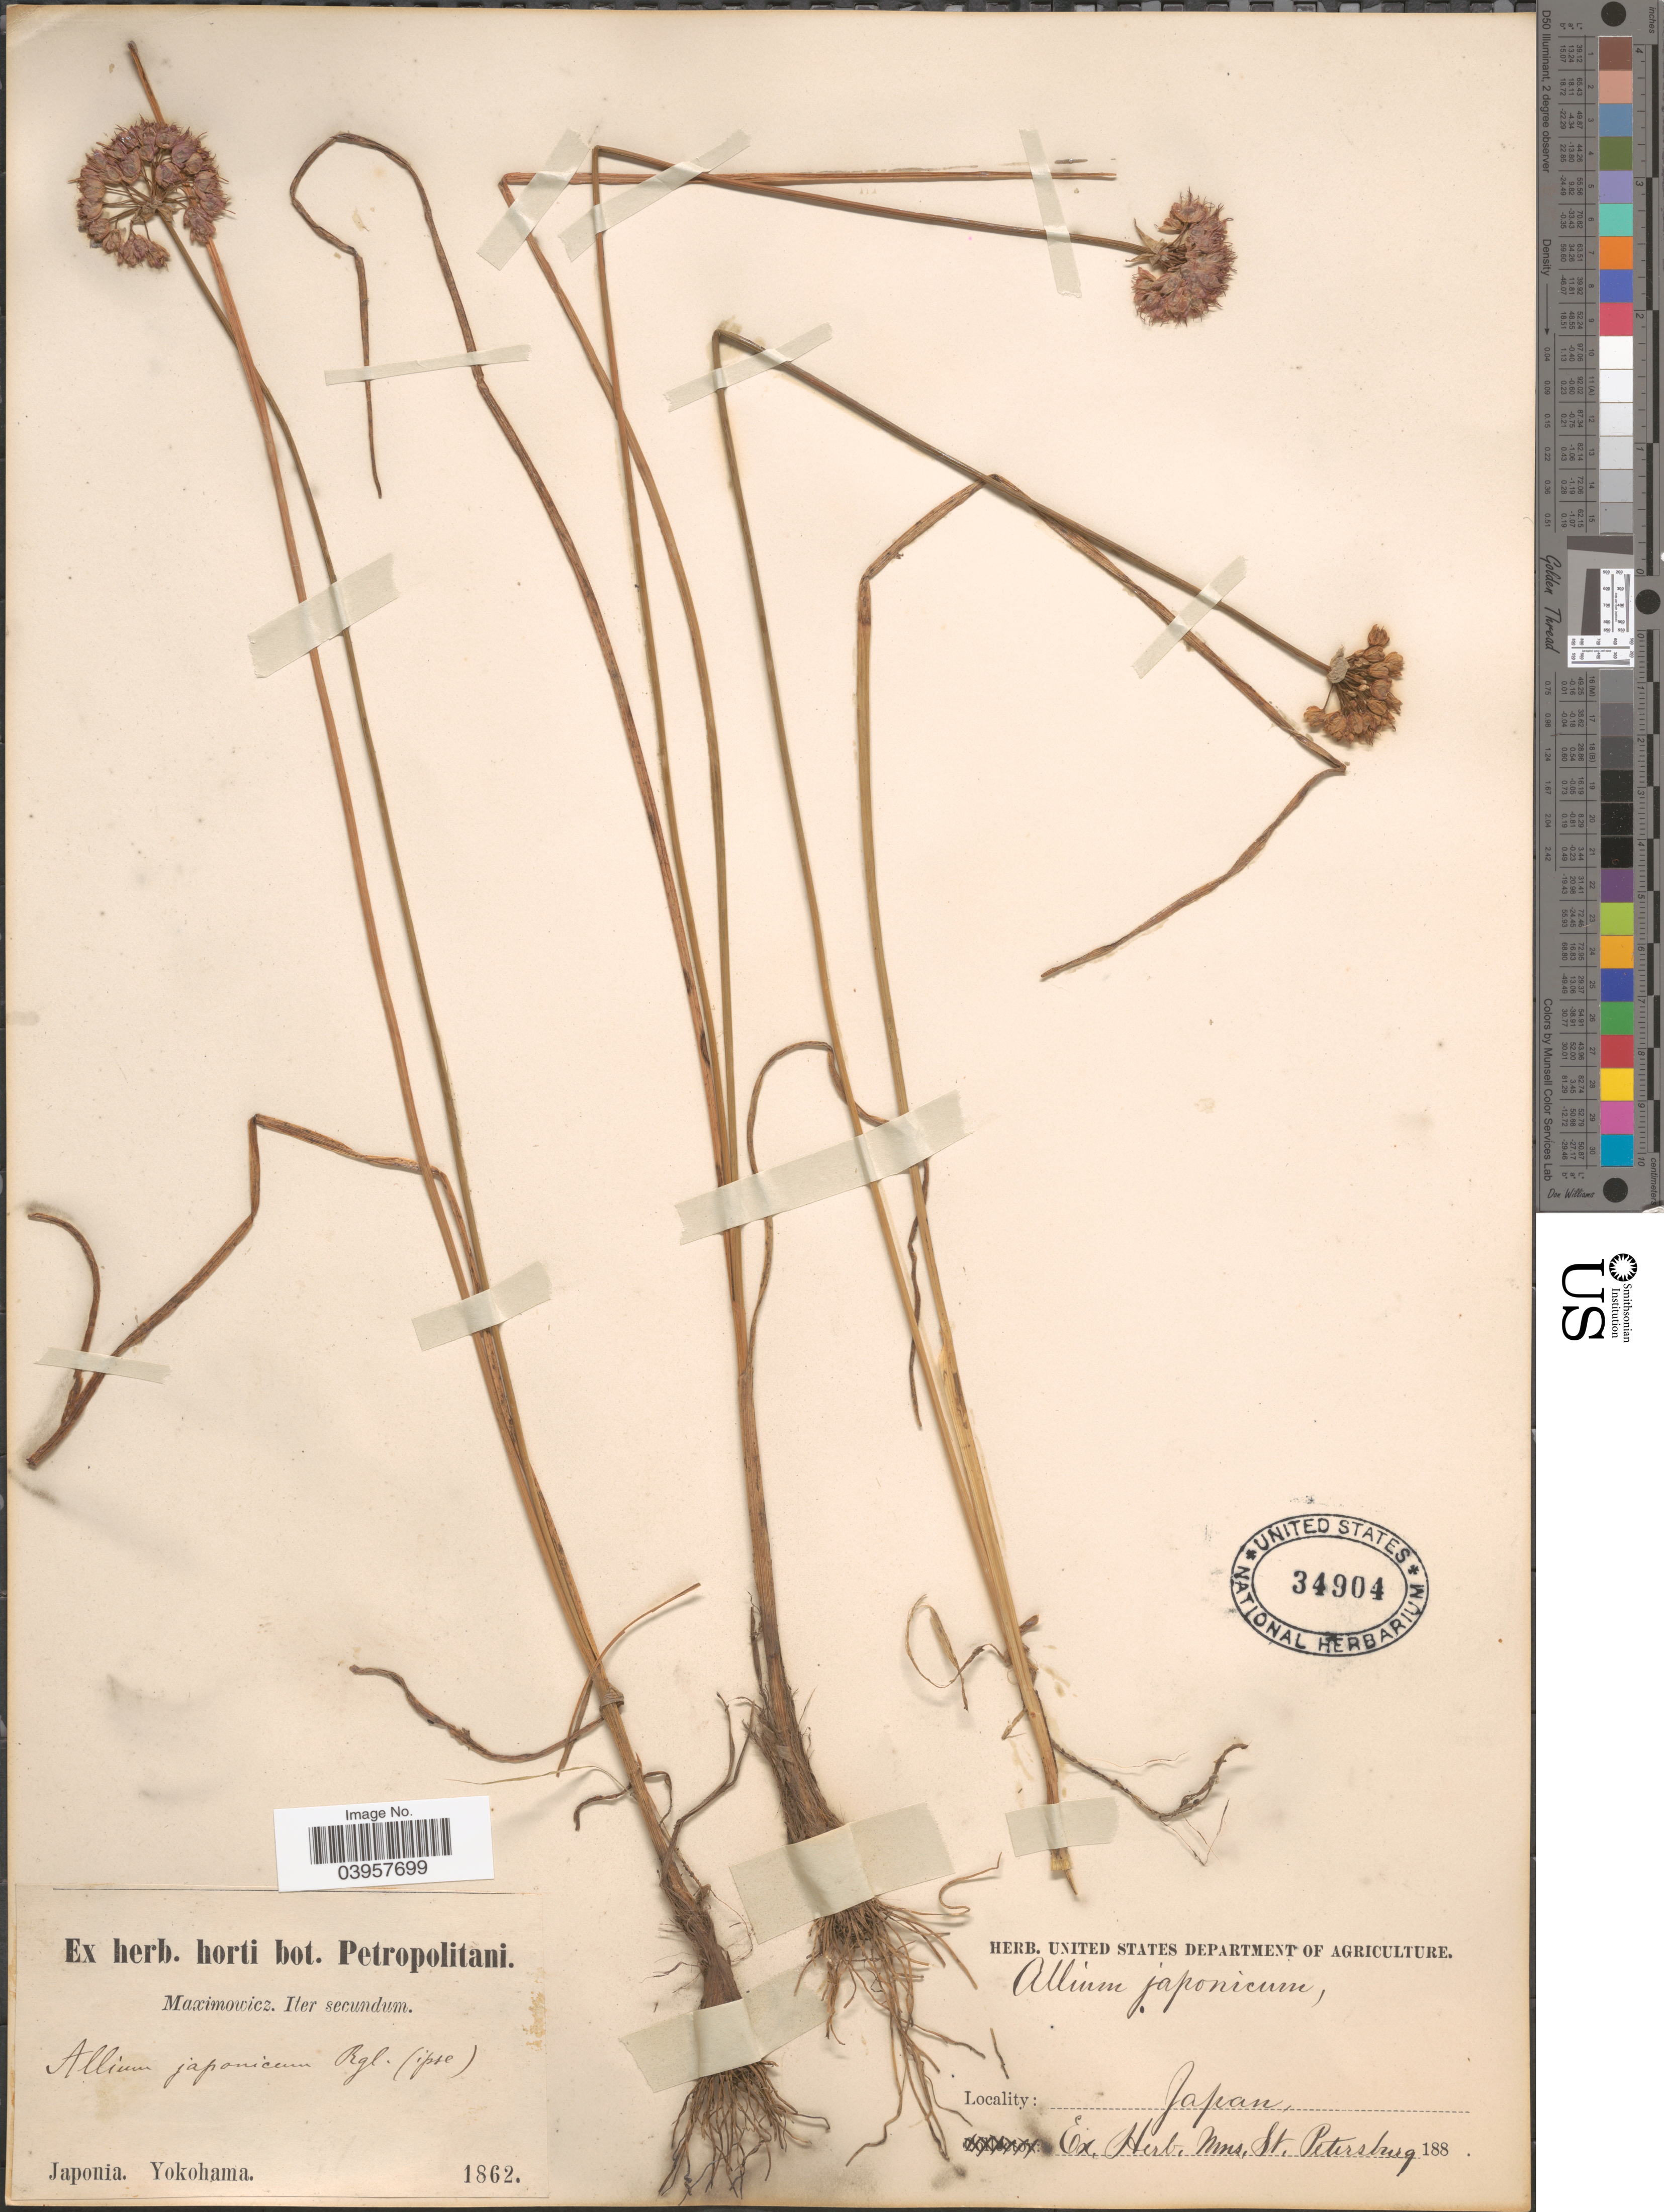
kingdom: Plantae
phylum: Tracheophyta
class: Liliopsida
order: Asparagales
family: Amaryllidaceae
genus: Allium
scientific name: Allium japonicum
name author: Steud.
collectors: Maximowicz, --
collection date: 1862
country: Japan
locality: Japonia. Yokohama.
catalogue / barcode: US 34904